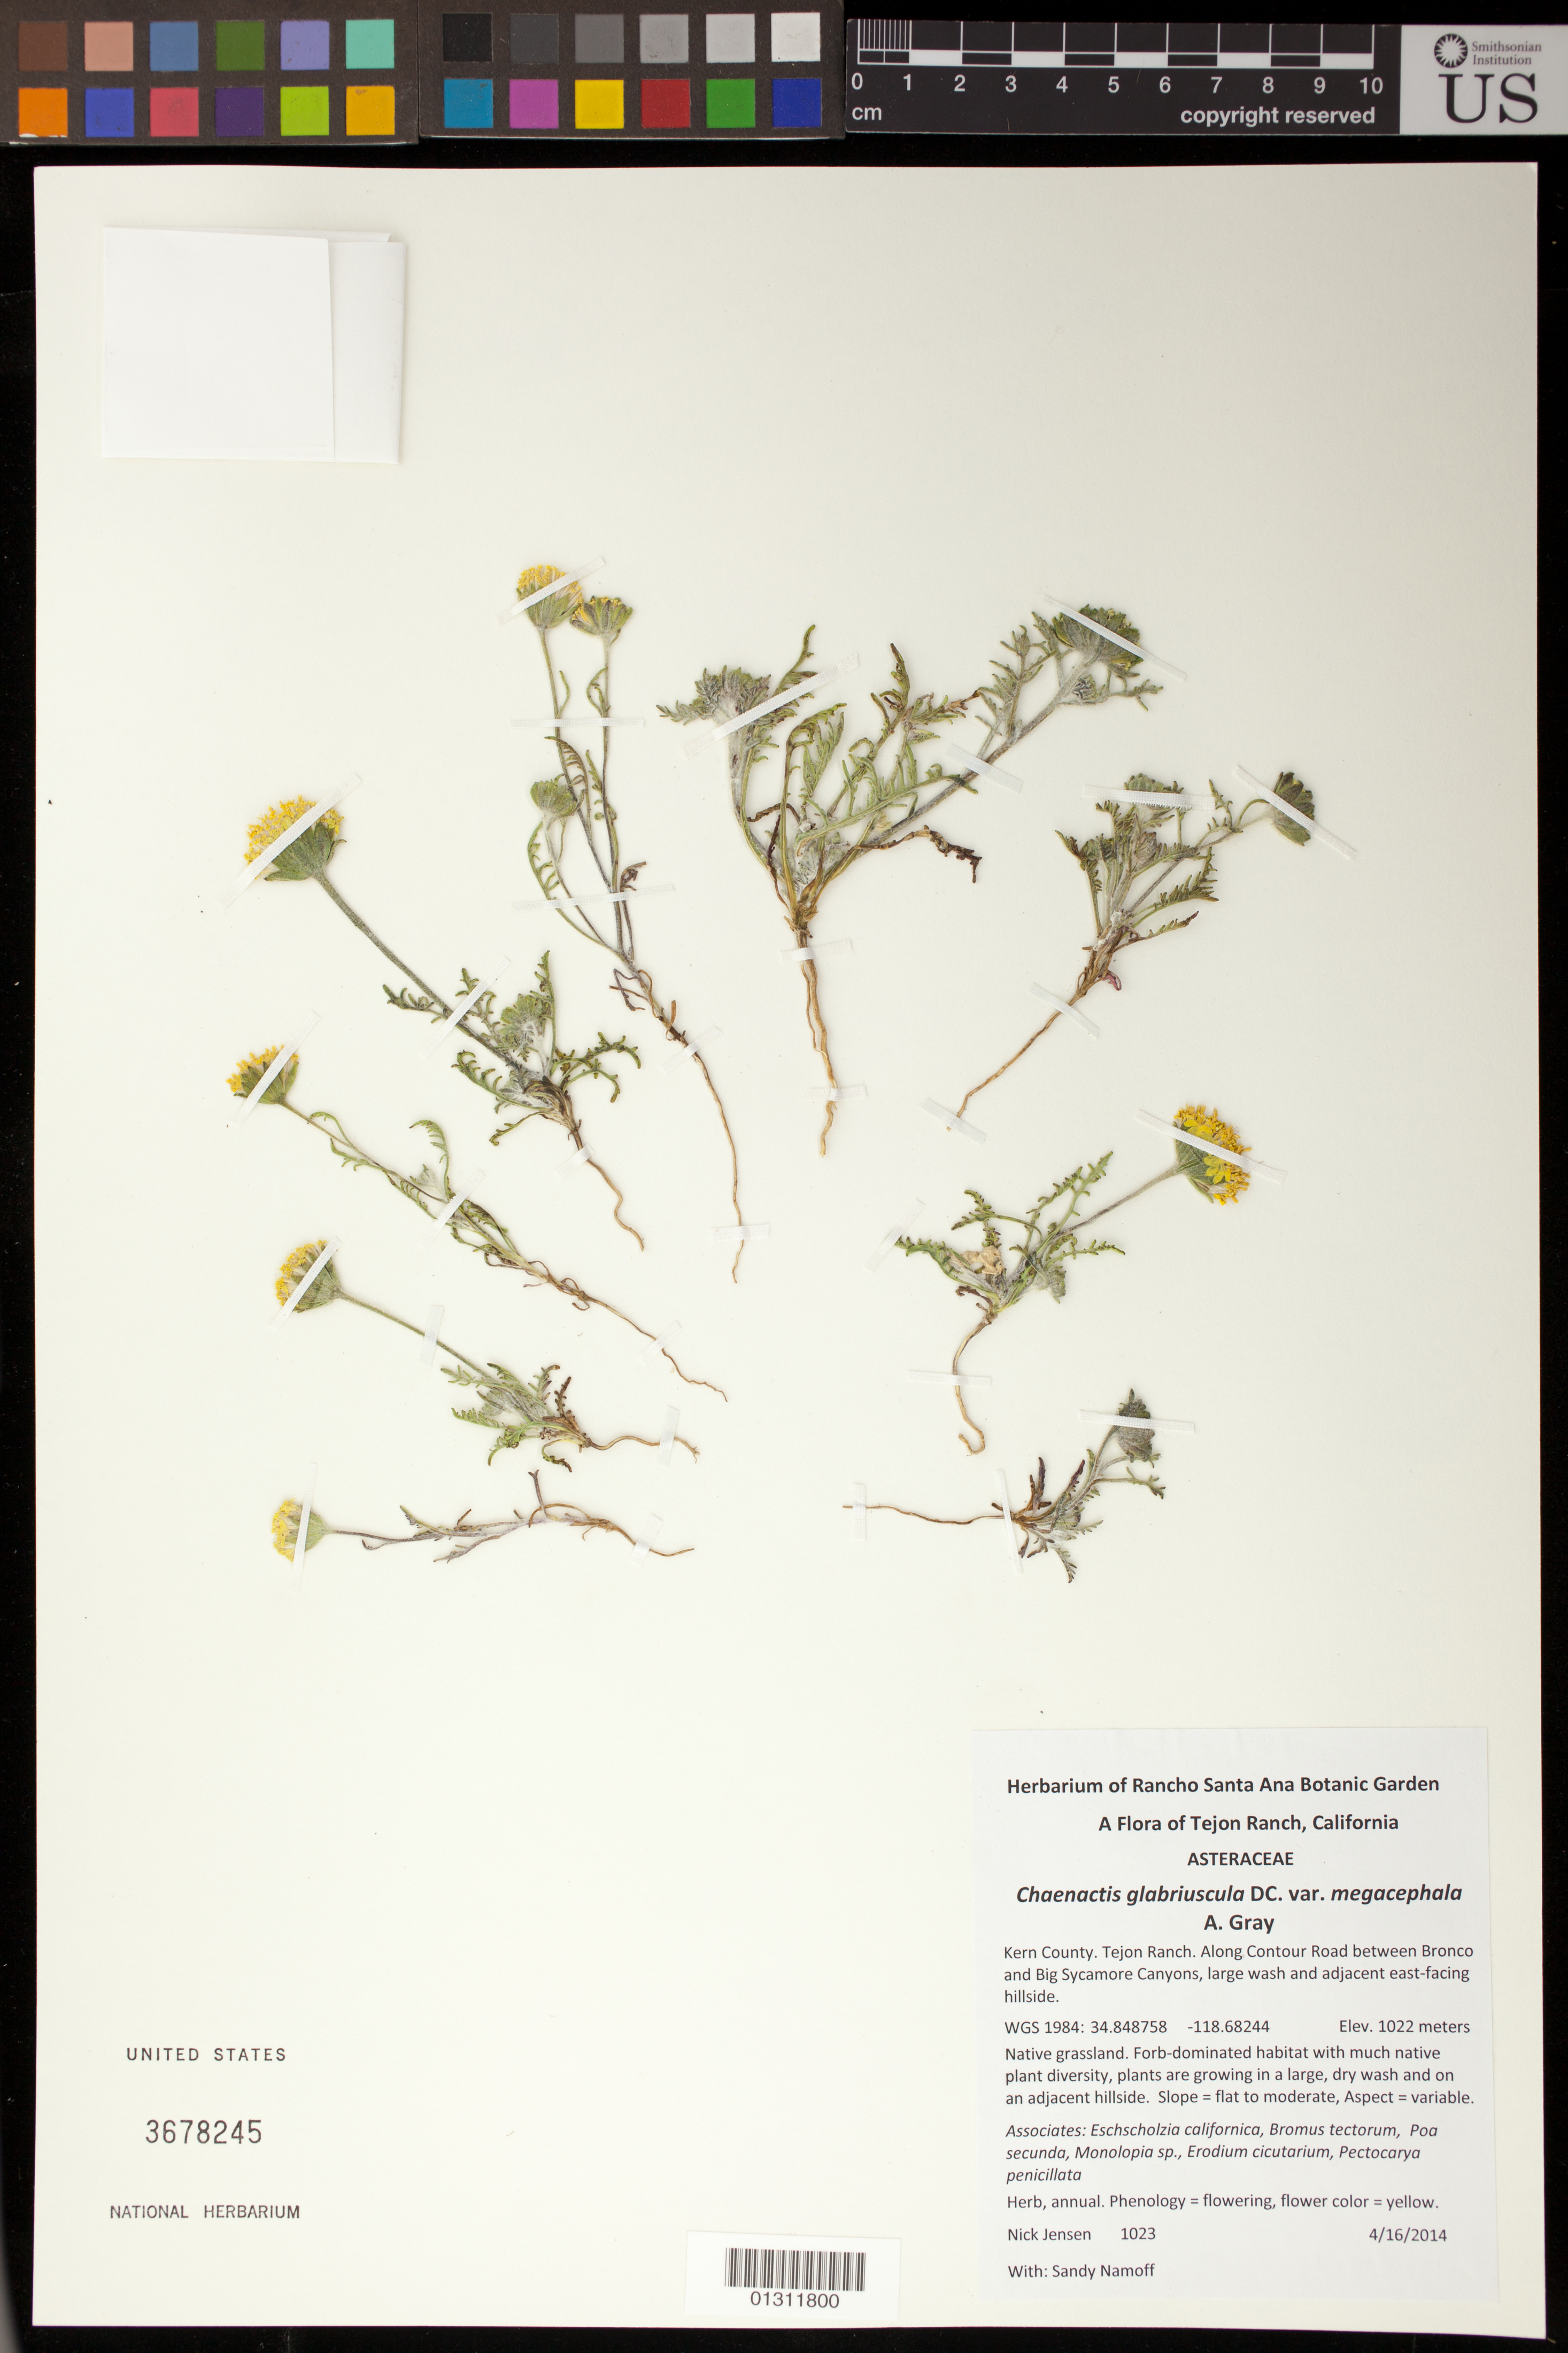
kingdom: Plantae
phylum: Tracheophyta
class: Magnoliopsida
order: Asterales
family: Asteraceae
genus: Chaenactis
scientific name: Chaenactis heterocarpha var. megacephala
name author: (A. Gray) Stockw.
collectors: N. Jensen & S. M. Namoff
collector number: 1023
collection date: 2014-04-16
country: United States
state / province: California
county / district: Kern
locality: Tejon Ranch, along Contour Road between Bronco and Big Sycamore Canyons, large wash and adjacent east-facing hillside.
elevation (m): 1022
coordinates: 34.848758, -118.68244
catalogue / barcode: US 3678245